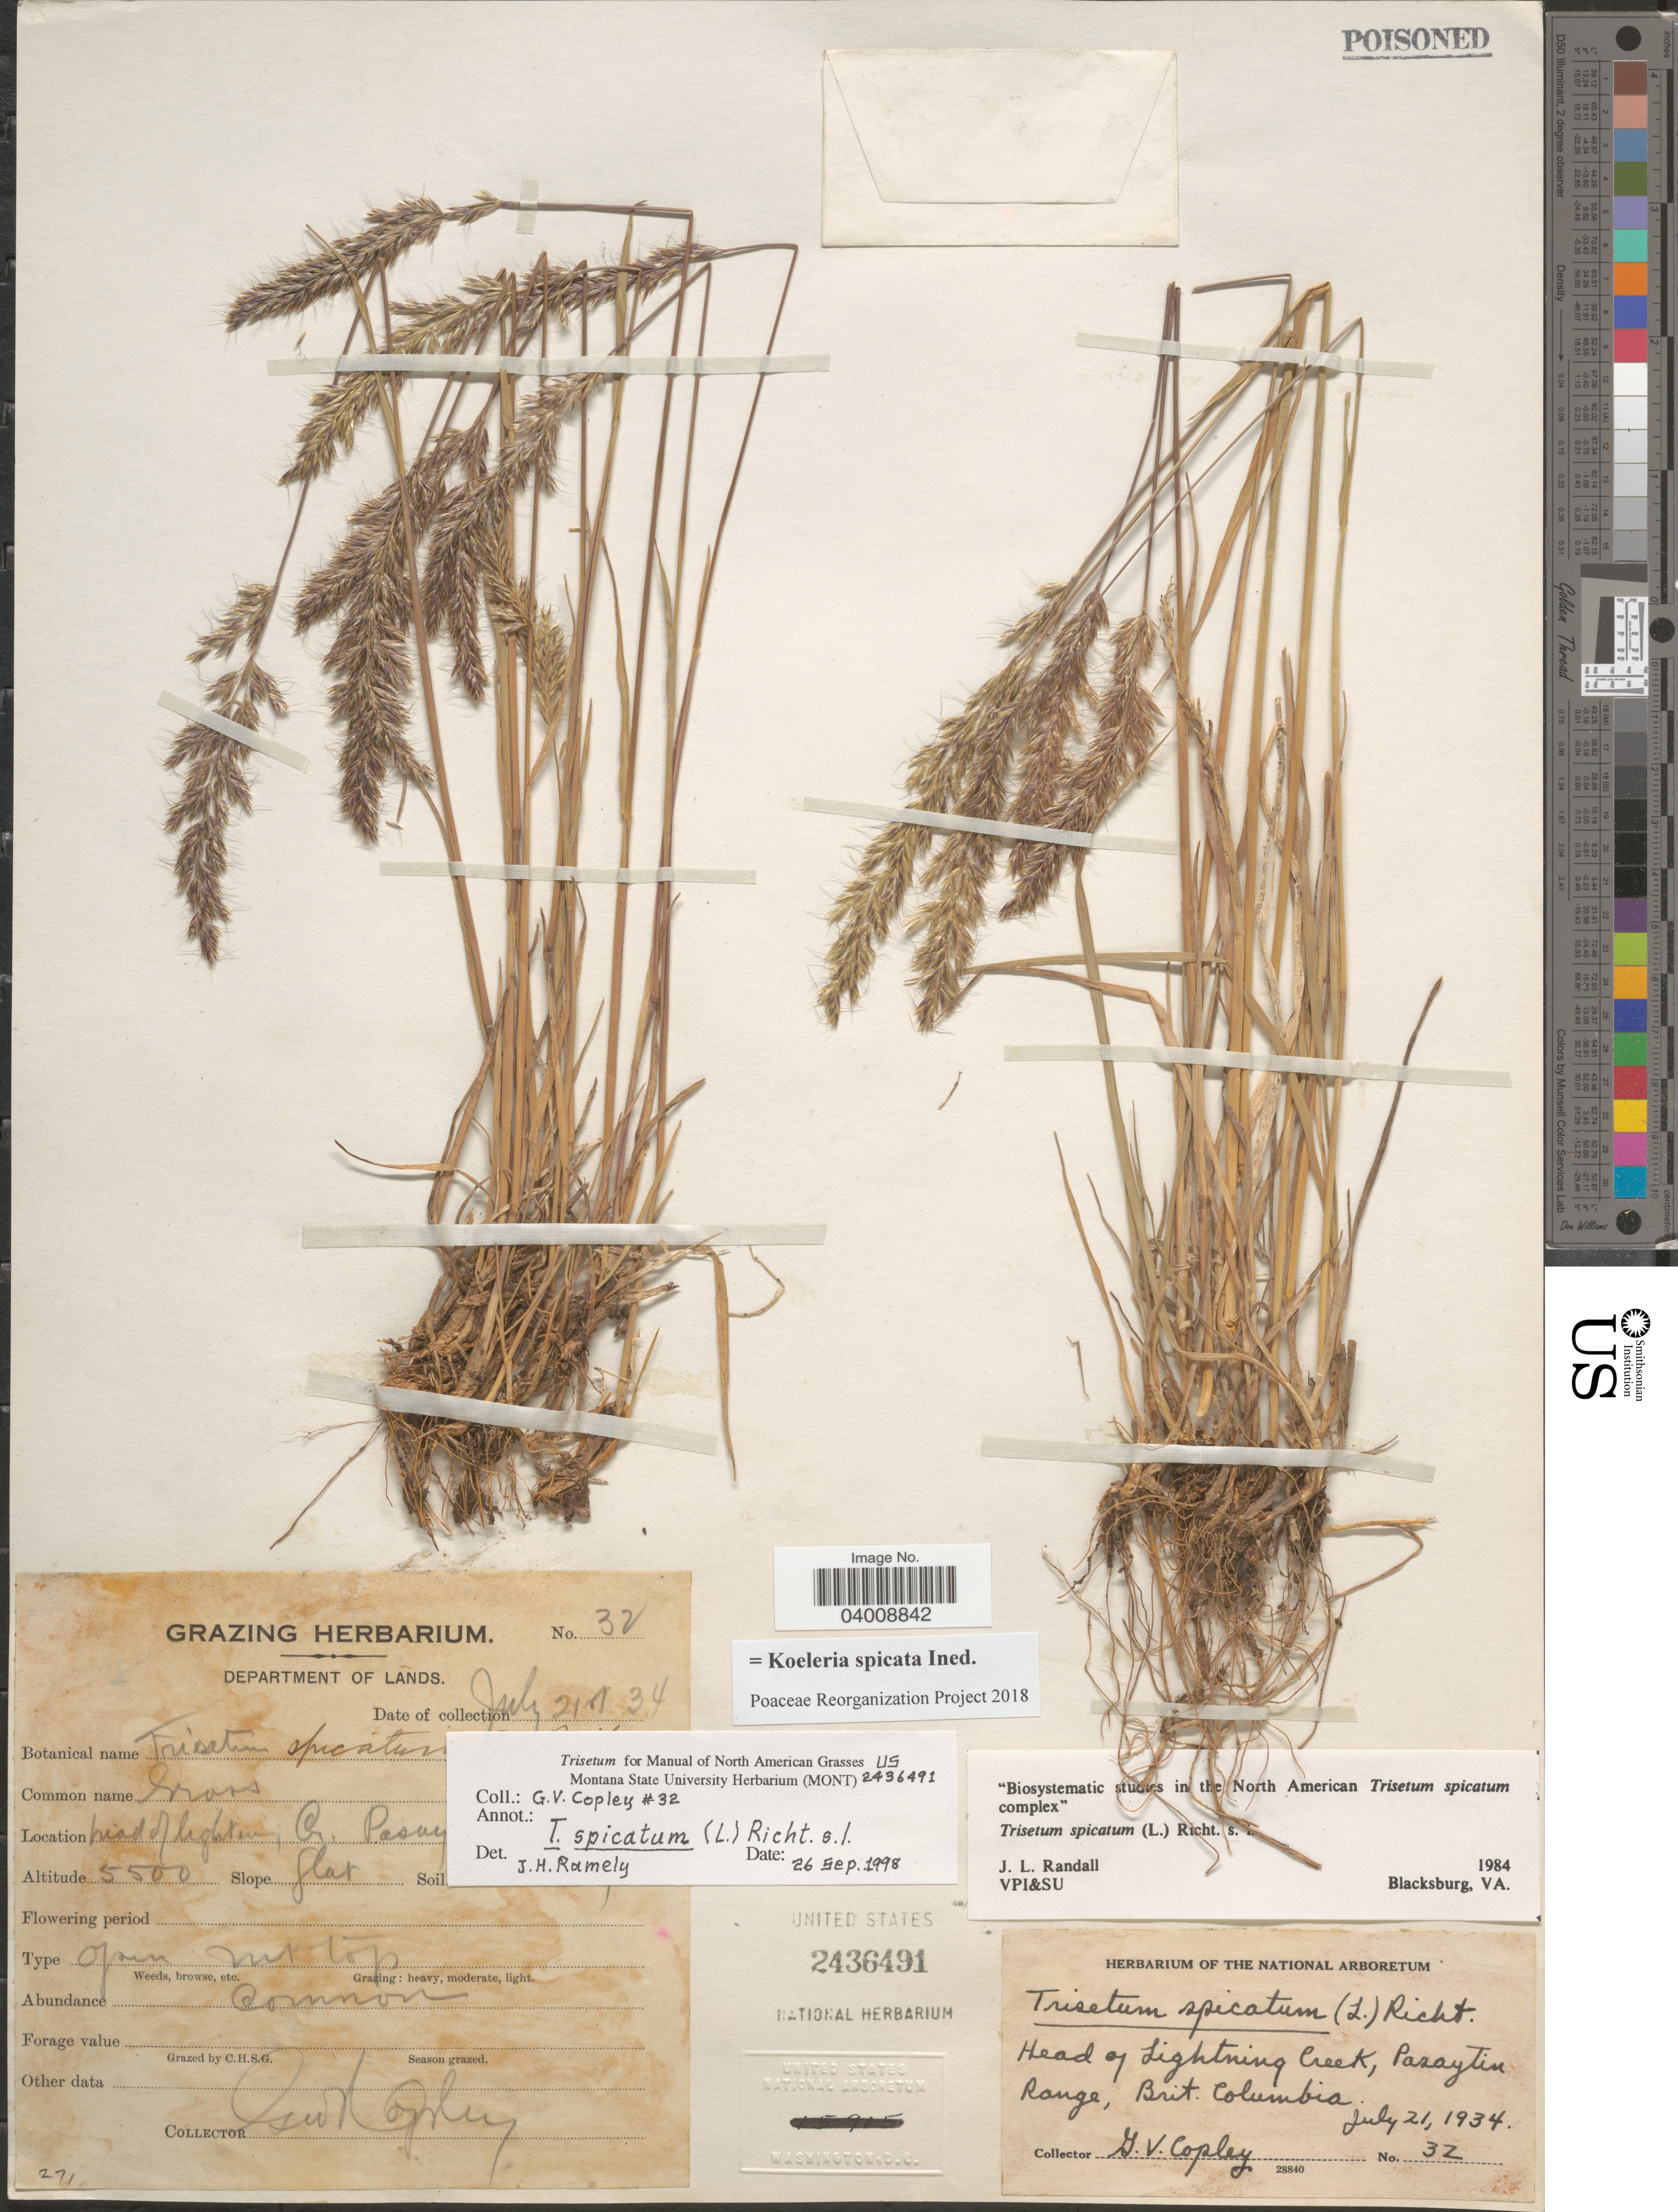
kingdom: Plantae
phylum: Tracheophyta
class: Liliopsida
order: Poales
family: Poaceae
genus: Koeleria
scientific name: Koeleria spicata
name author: (L.) Barberá et al.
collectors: G. Copley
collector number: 32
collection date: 1934-07-21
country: Canada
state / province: British Columbia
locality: Head of Lightning Creek, Pasaytin Range.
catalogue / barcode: US 2436491